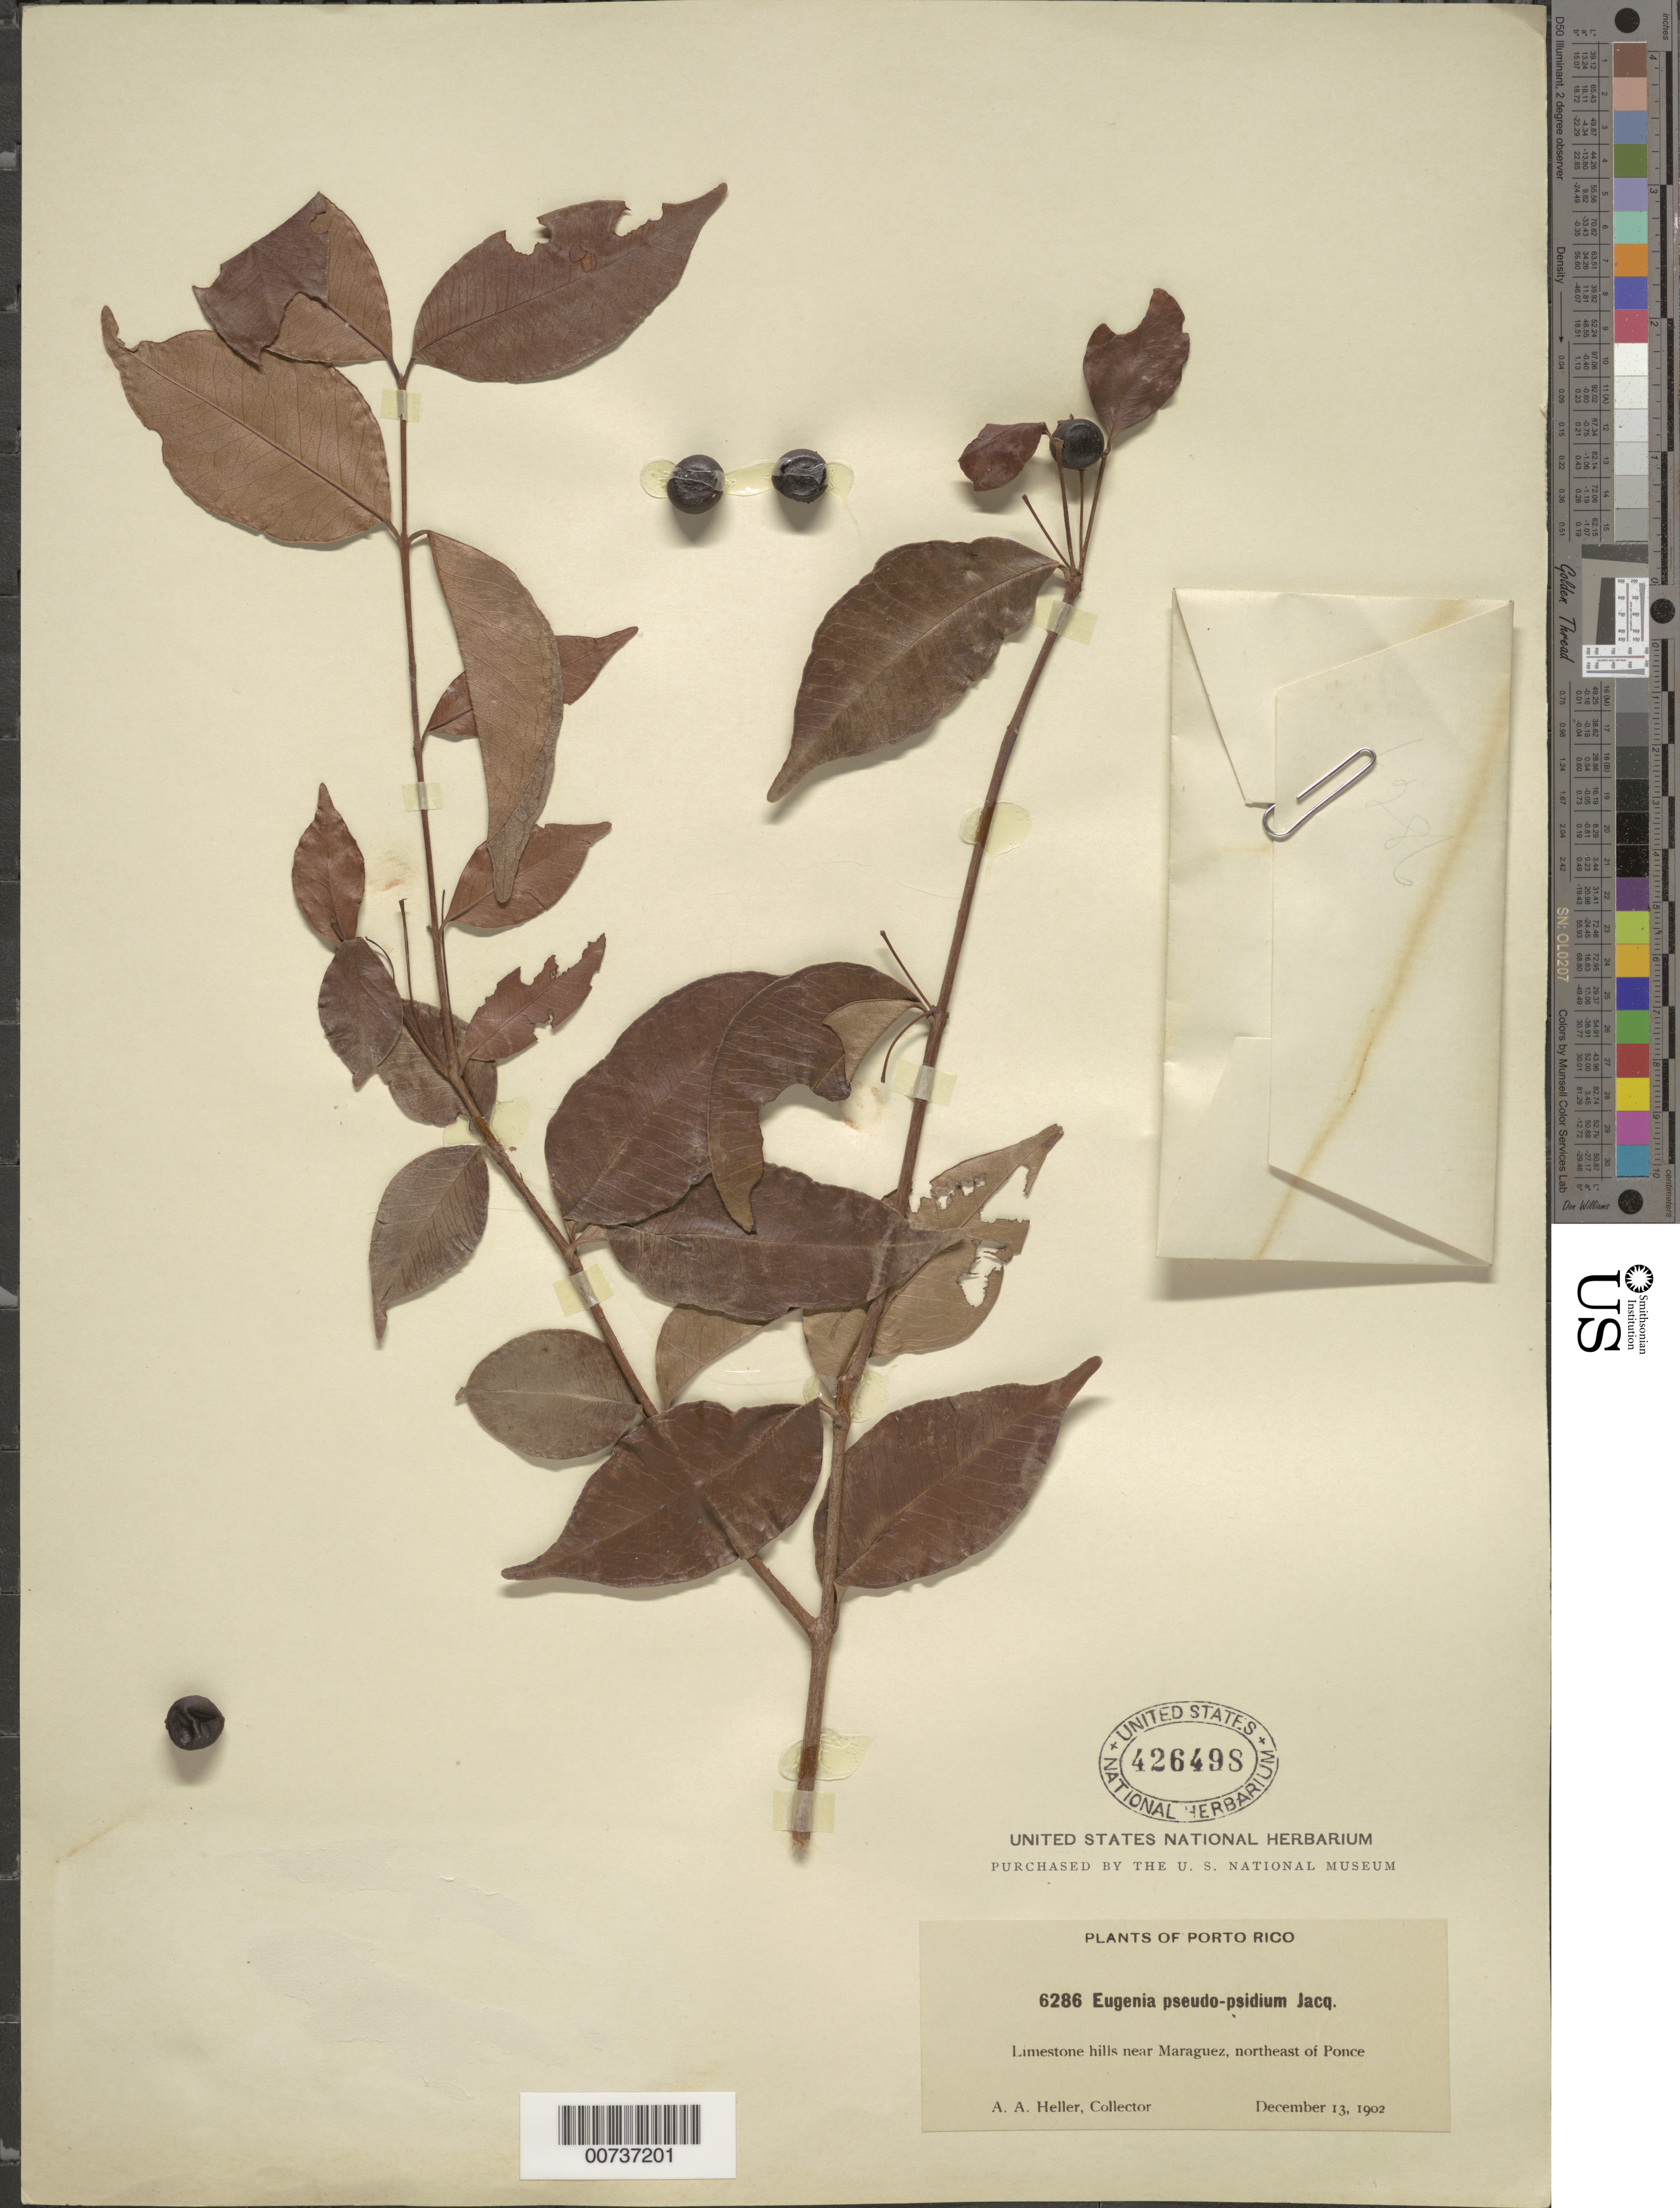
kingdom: Plantae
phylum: Tracheophyta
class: Magnoliopsida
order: Myrtales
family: Myrtaceae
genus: Eugenia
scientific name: Eugenia pseudopsidium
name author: Jacq.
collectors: A. A. Heller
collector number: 6286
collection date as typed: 13 Dec 1902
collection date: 1902-12-13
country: Puerto Rico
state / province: Ponce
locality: Near Mayaguez, northeast of Ponce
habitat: Limestone hills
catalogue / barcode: US 426498